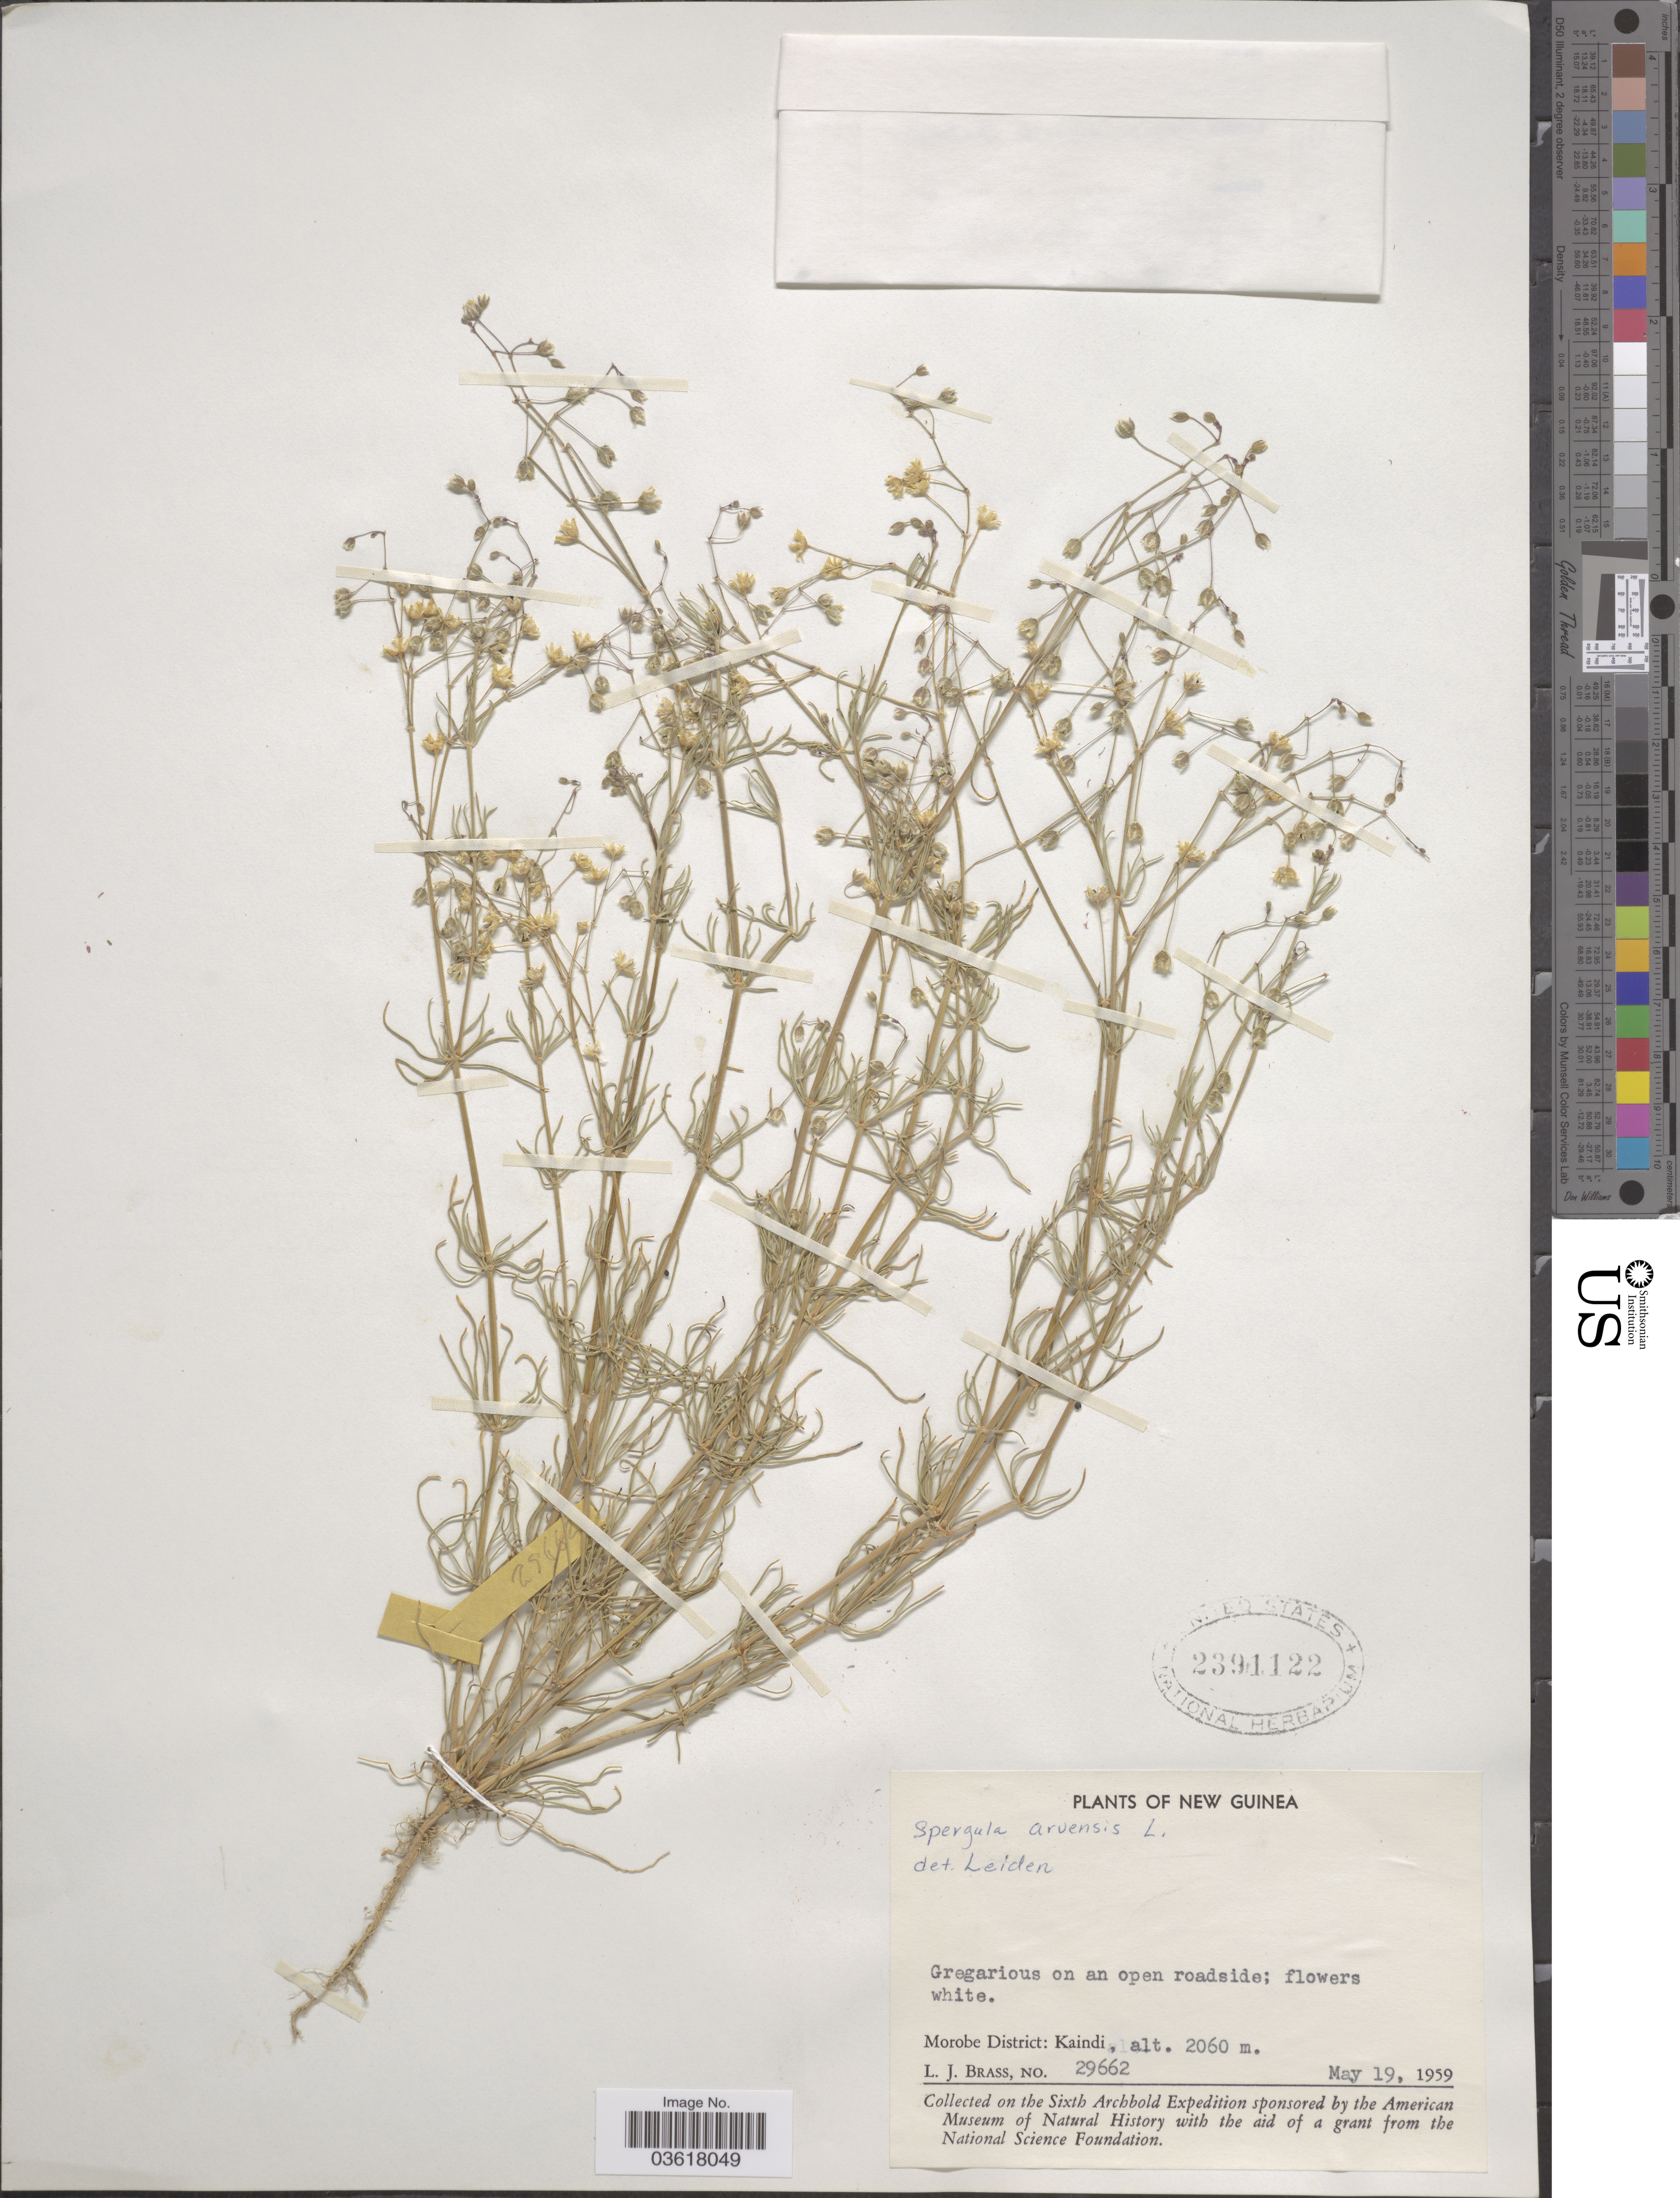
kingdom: Plantae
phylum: Tracheophyta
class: Magnoliopsida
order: Caryophyllales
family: Caryophyllaceae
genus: Spergula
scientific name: Spergula arvensis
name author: L.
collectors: L. J. Brass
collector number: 29662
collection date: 1959-05-19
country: Papua New Guinea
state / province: Morobe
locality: New Guinea. Morobe District: Kaindi.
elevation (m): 2060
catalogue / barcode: US 2391122